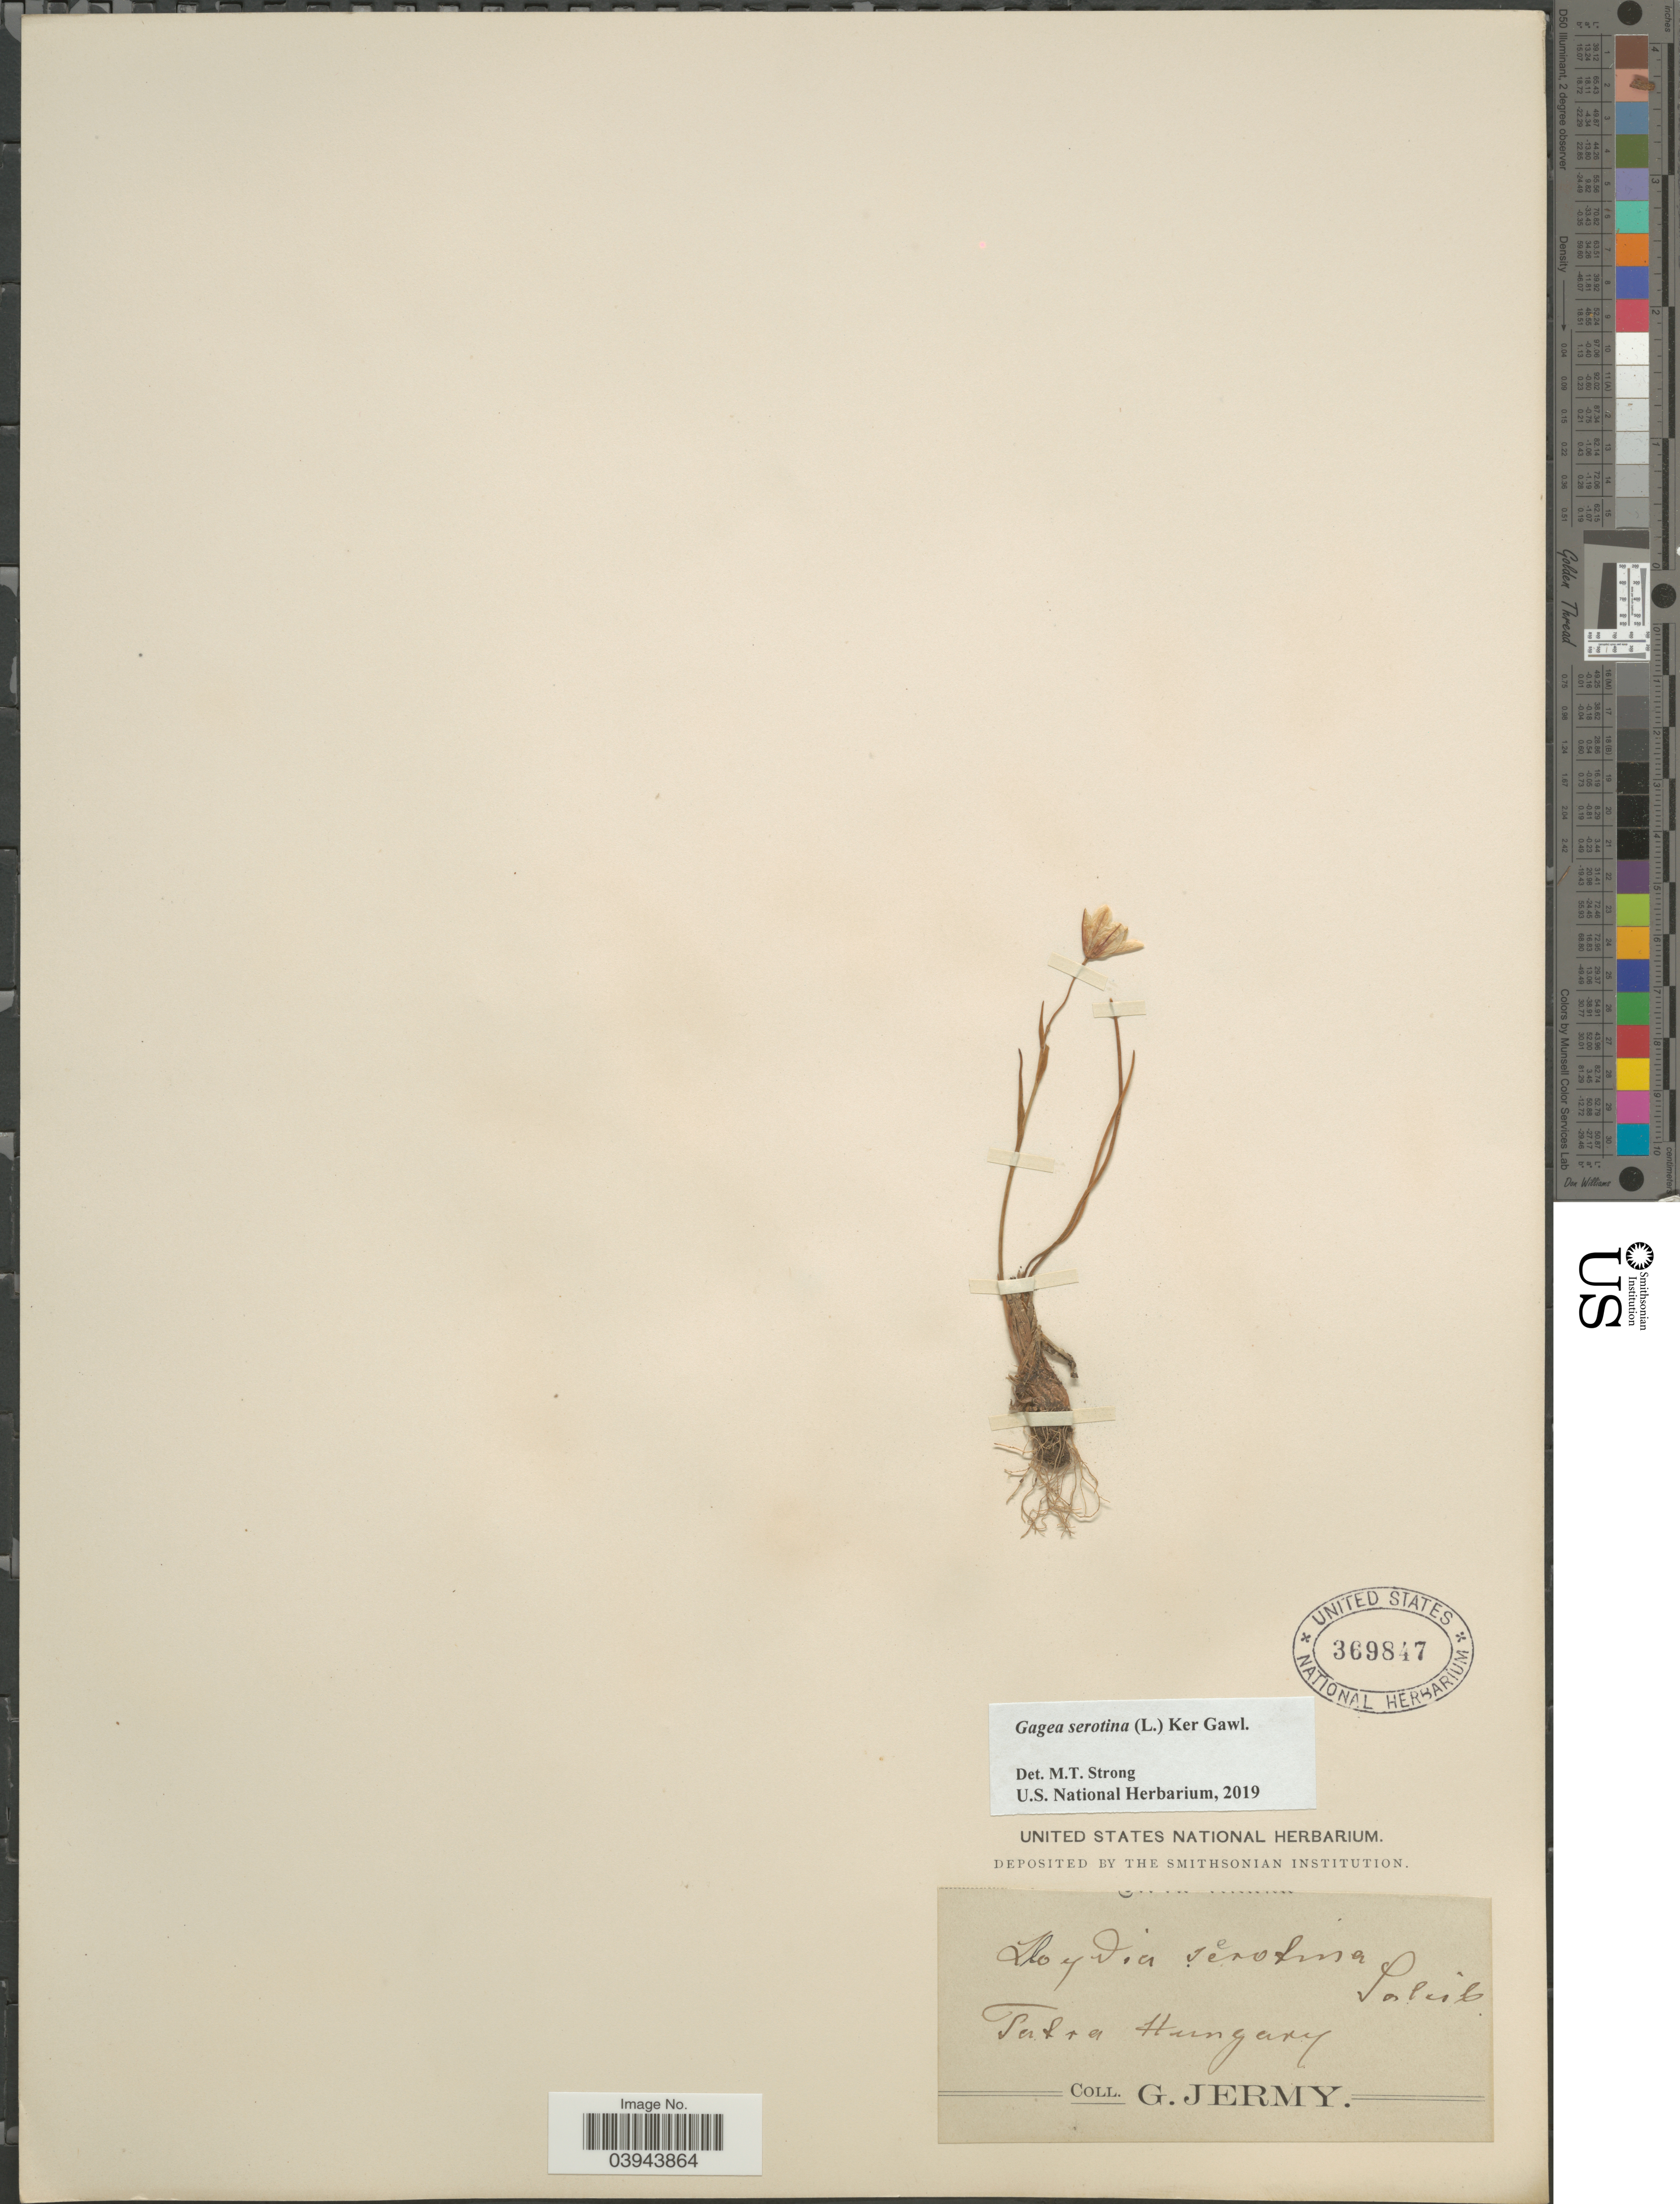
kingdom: Plantae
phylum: Tracheophyta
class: Liliopsida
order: Liliales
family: Liliaceae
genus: Gagea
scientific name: Gagea serotina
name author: (L.) Ker Gawl.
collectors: G. Jermy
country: Hungary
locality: Tatra.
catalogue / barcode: US 369847